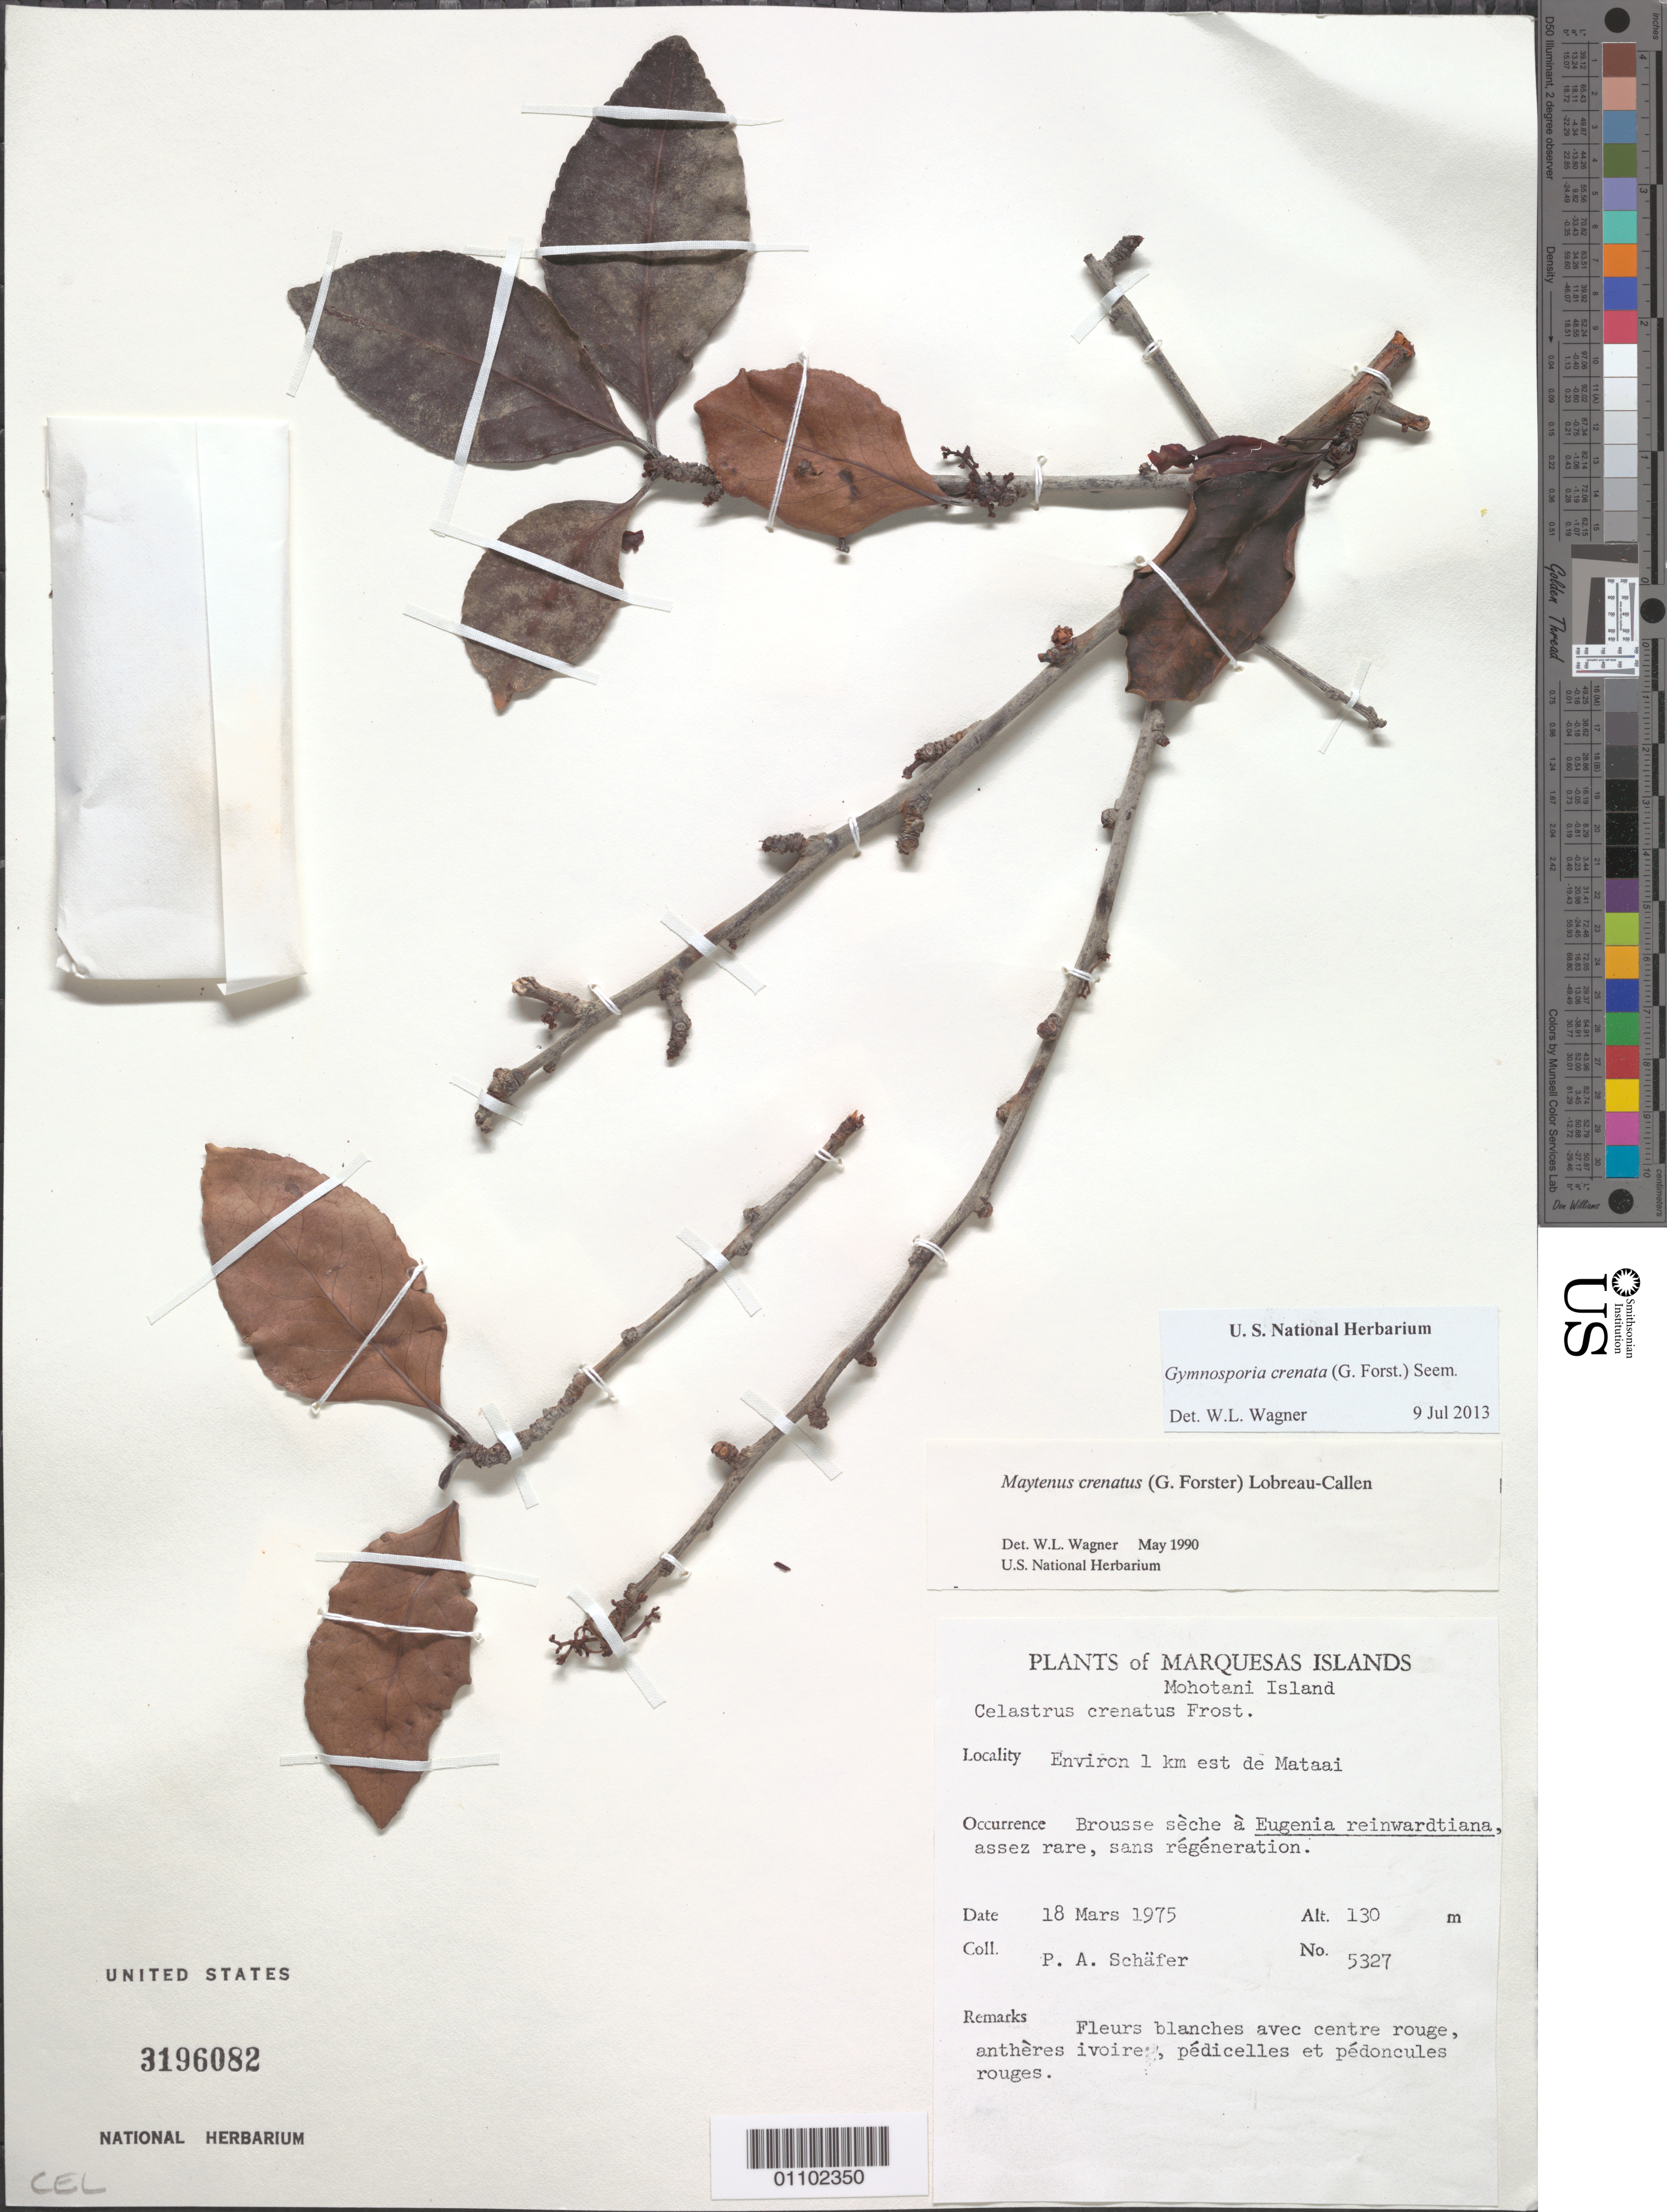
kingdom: Plantae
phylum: Tracheophyta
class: Magnoliopsida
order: Celastrales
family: Celastraceae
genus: Gymnosporia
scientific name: Gymnosporia crenata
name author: (G. Forst.) Seem.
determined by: Wagner, W. L., (BOT), Smithsonian Institution - National Museum of Natural History (UNITED STATES)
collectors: P. A. Schäfer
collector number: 5327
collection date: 1975-03-18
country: French Polynesia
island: Mohotani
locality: environ 1 km E de Mataai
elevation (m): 130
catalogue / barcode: US 3196082